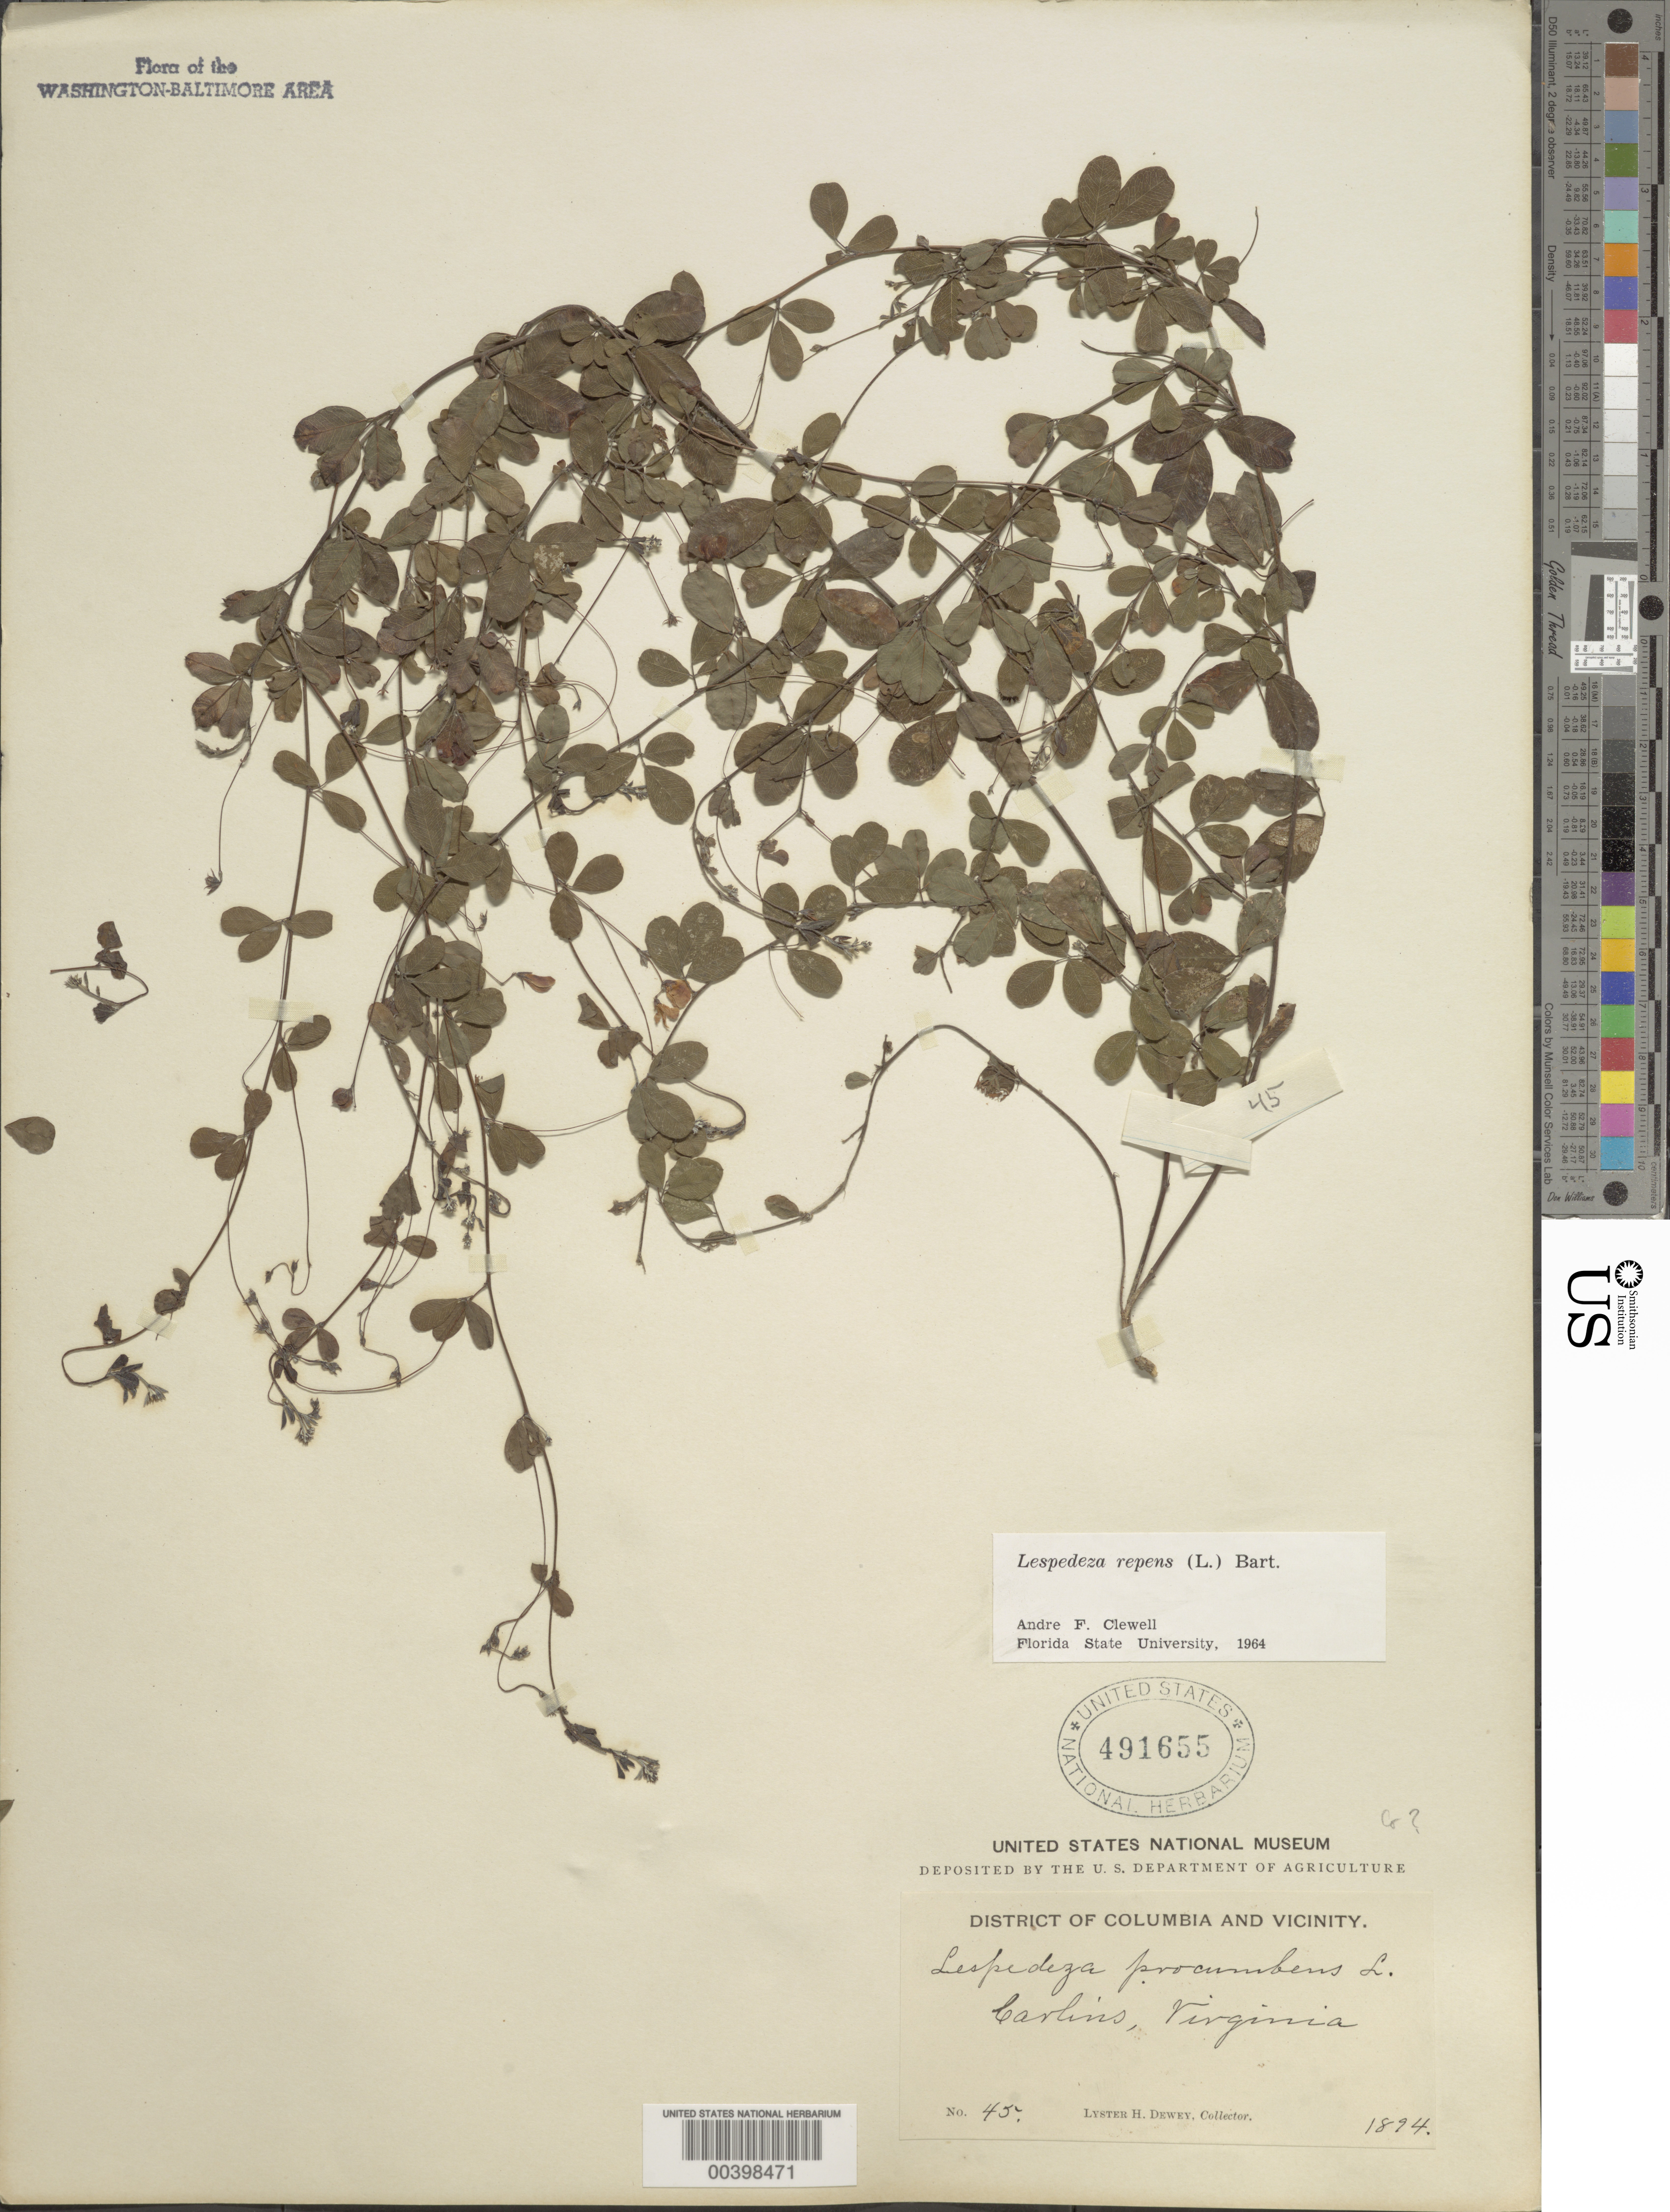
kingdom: Plantae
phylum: Tracheophyta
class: Magnoliopsida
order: Fabales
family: Fabaceae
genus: Lespedeza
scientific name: Lespedeza repens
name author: (L.) W.P.C. Barton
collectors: L. H. Dewey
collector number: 45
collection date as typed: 1894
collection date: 1894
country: United States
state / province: Virginia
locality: Carlins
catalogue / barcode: US 491655